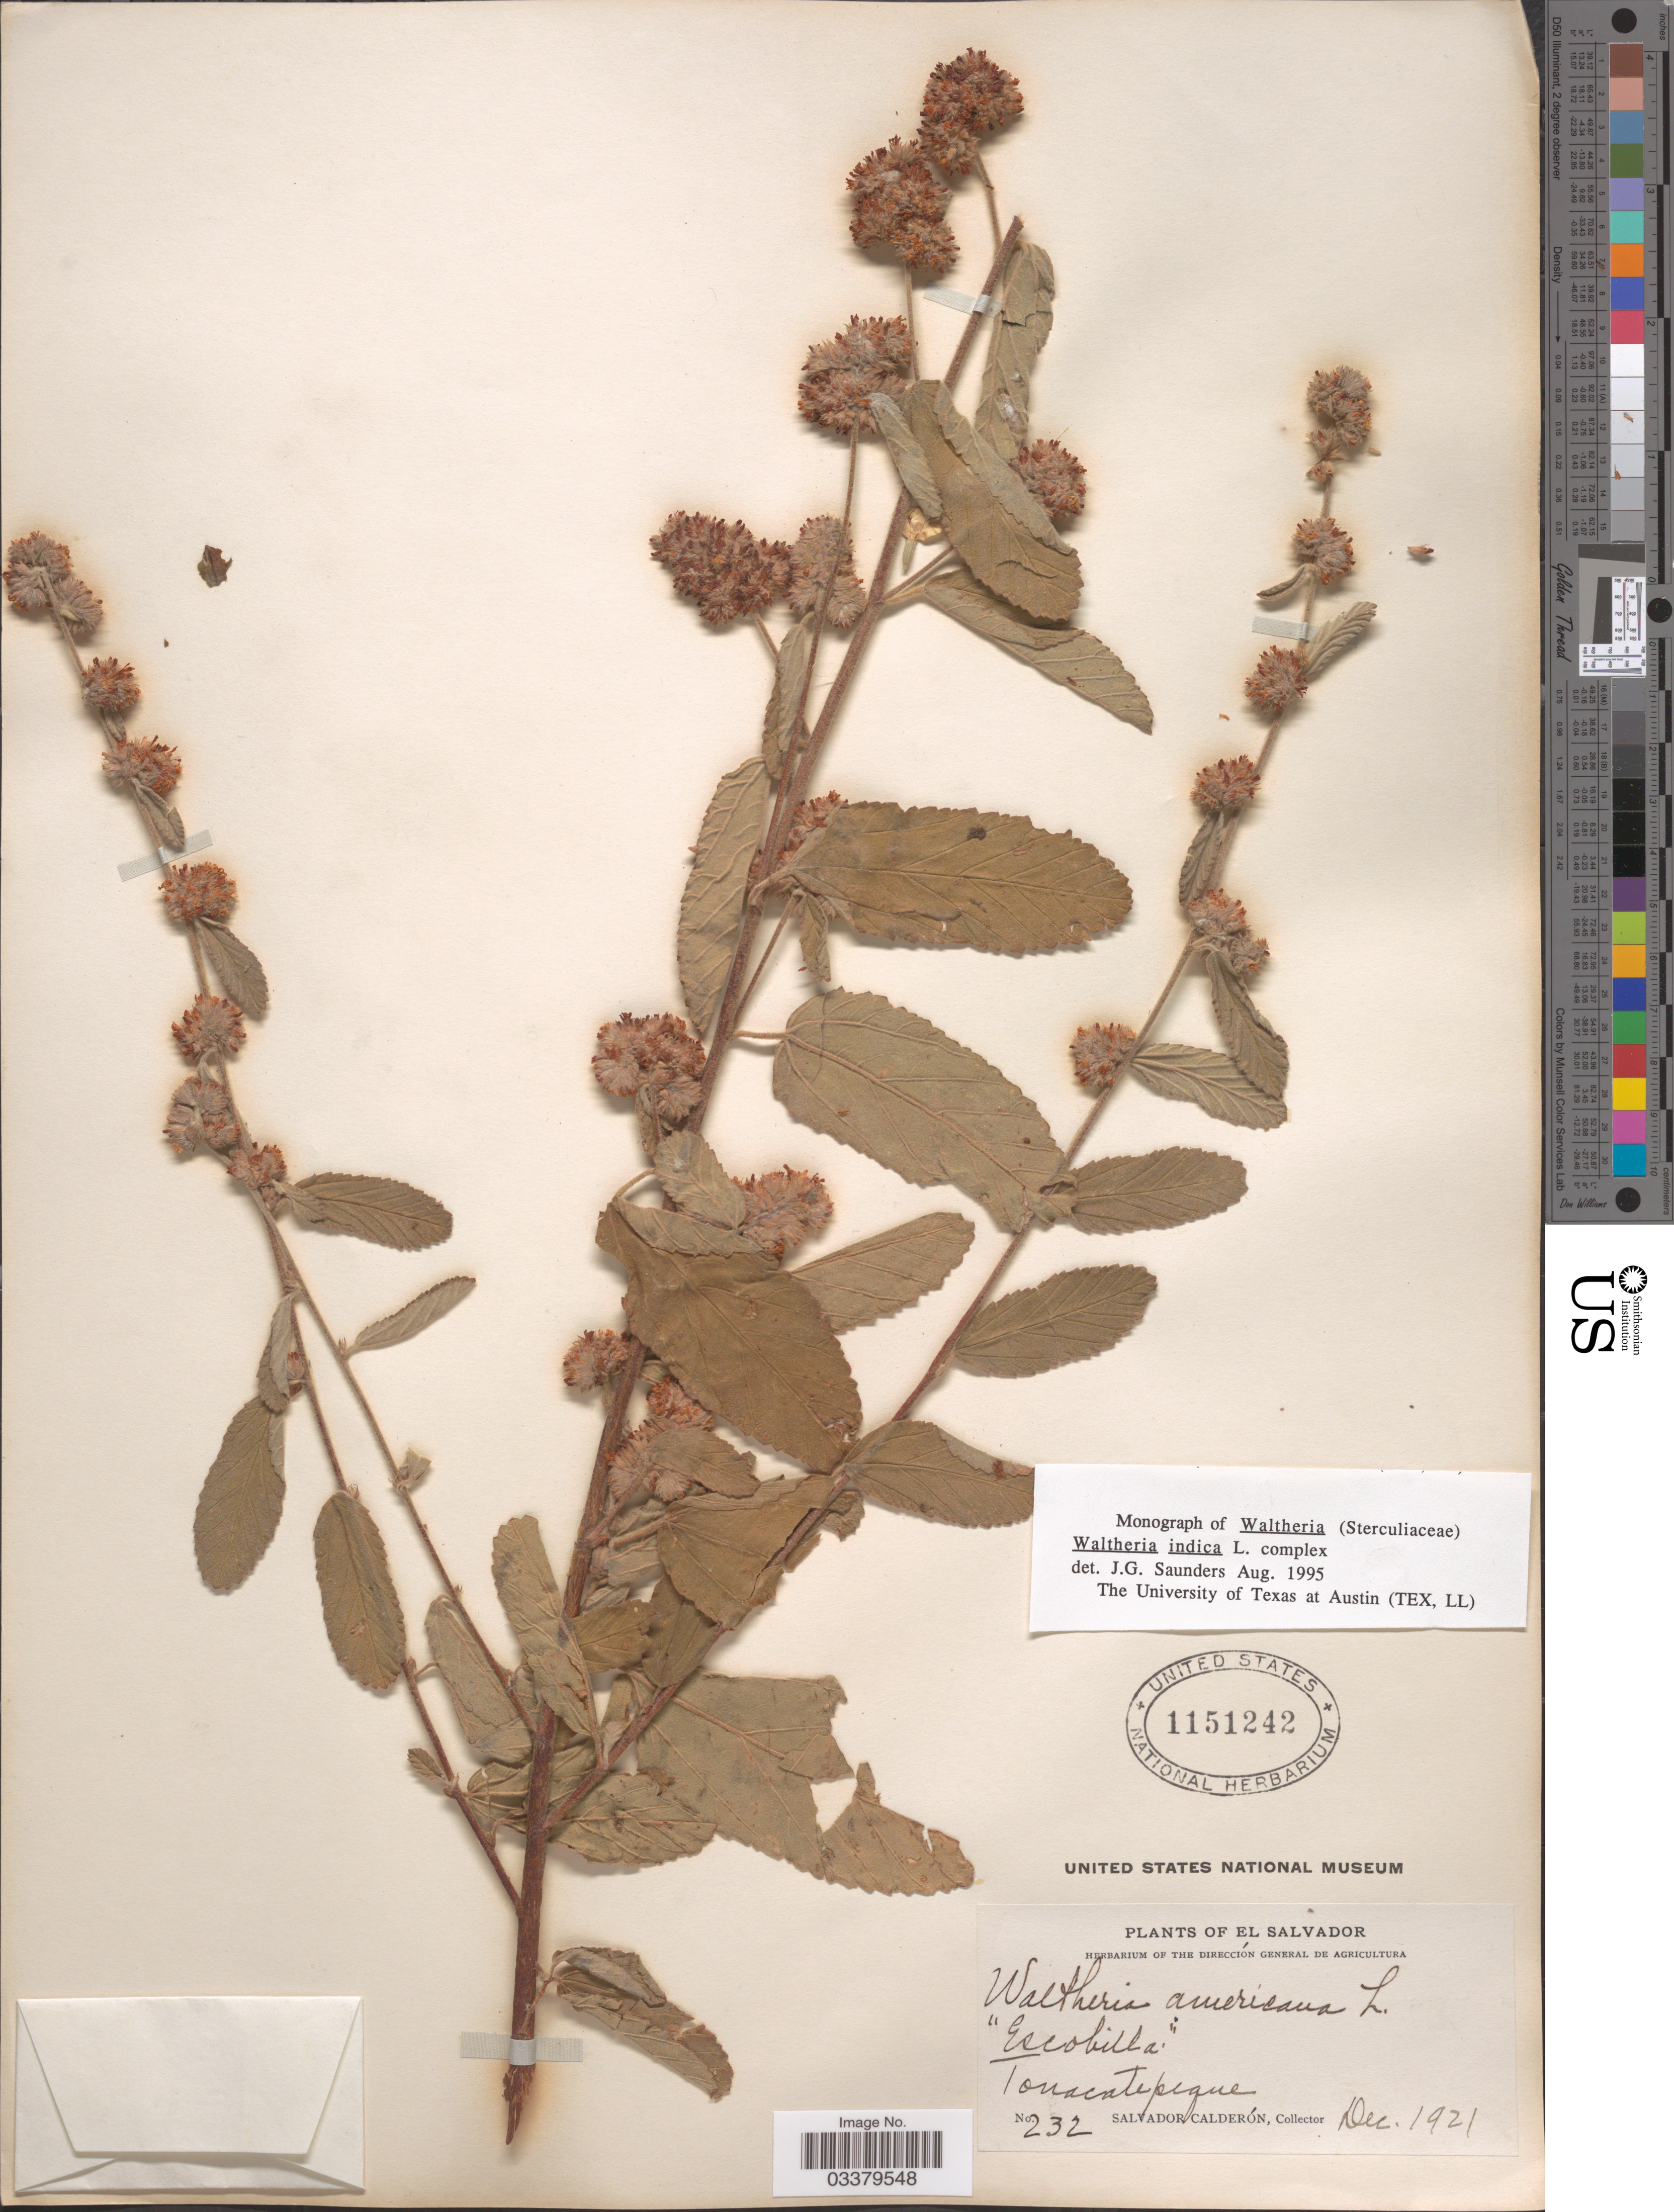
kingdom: Plantae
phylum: Tracheophyta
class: Magnoliopsida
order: Malvales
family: Malvaceae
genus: Waltheria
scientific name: Waltheria indica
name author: L.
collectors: S. Calderón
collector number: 232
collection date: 1921-12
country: El Salvador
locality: Tonacatepeque.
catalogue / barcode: US 1151242